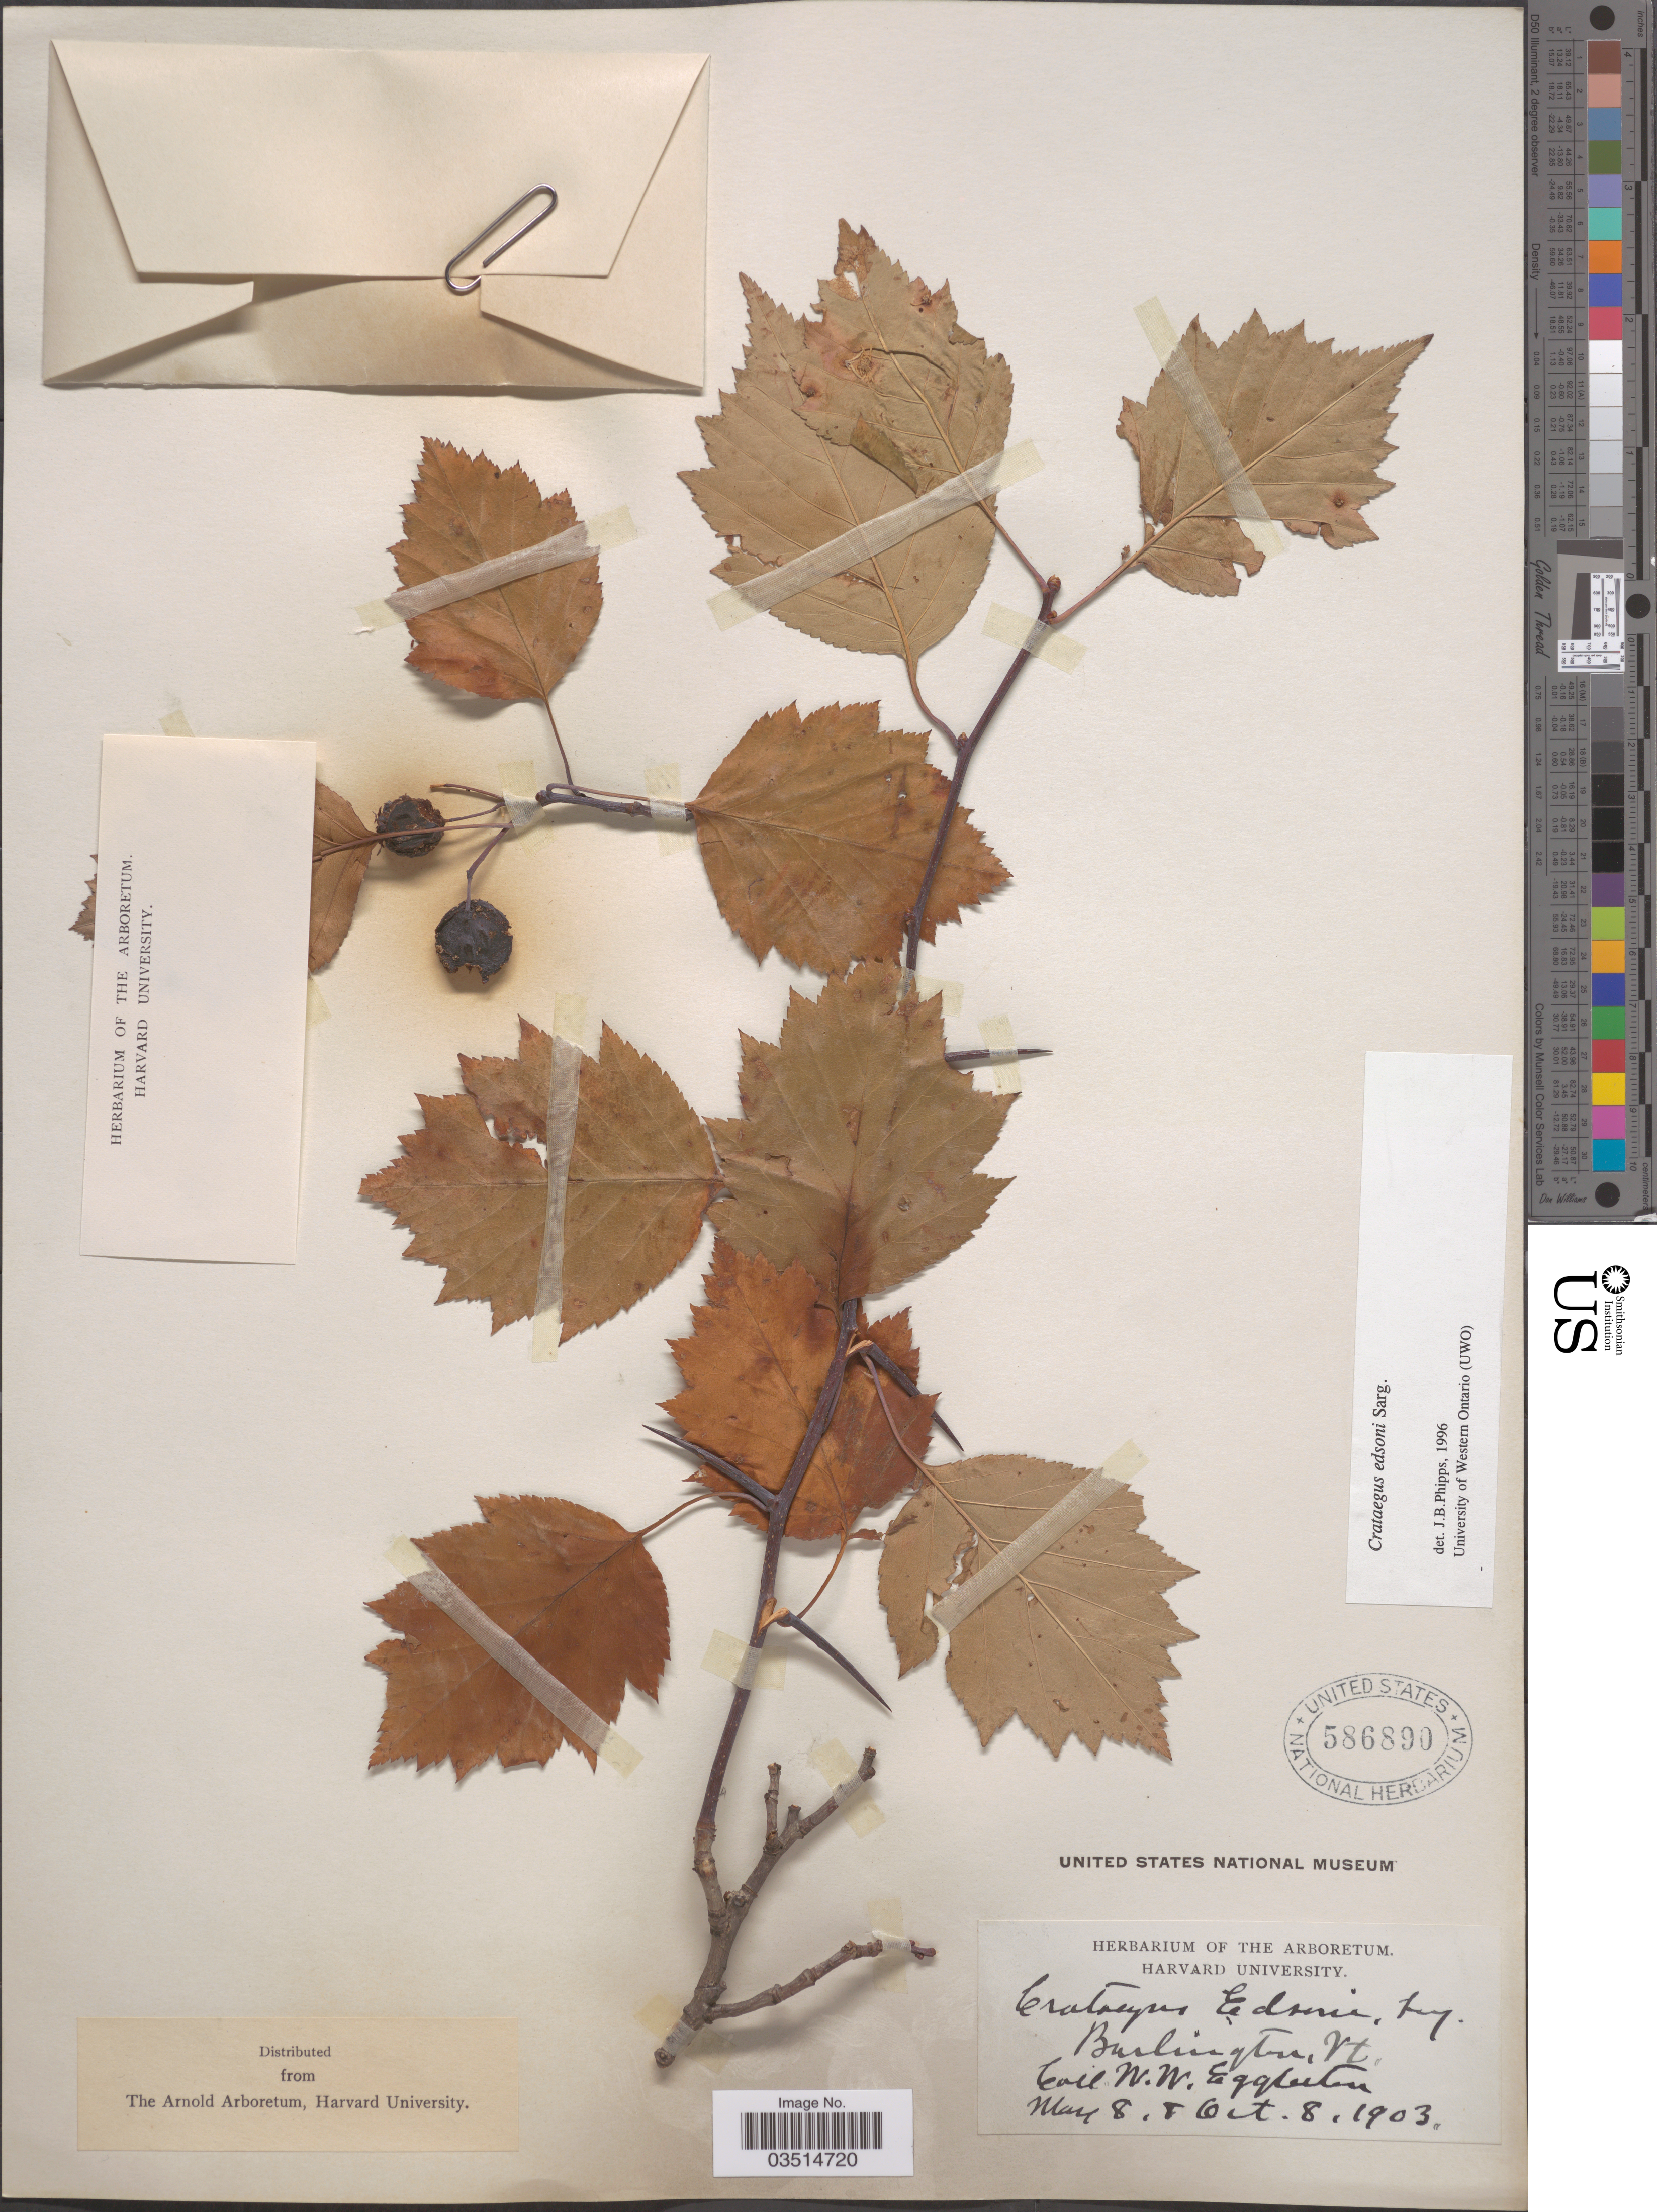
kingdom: Plantae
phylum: Tracheophyta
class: Magnoliopsida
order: Rosales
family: Rosaceae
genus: Crataegus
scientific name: Crataegus edsonii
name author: Sarg.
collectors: W. W. Eggleston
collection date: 1903-05-08/1903-10-08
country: United States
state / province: Vermont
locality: Burlington.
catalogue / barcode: US 586890